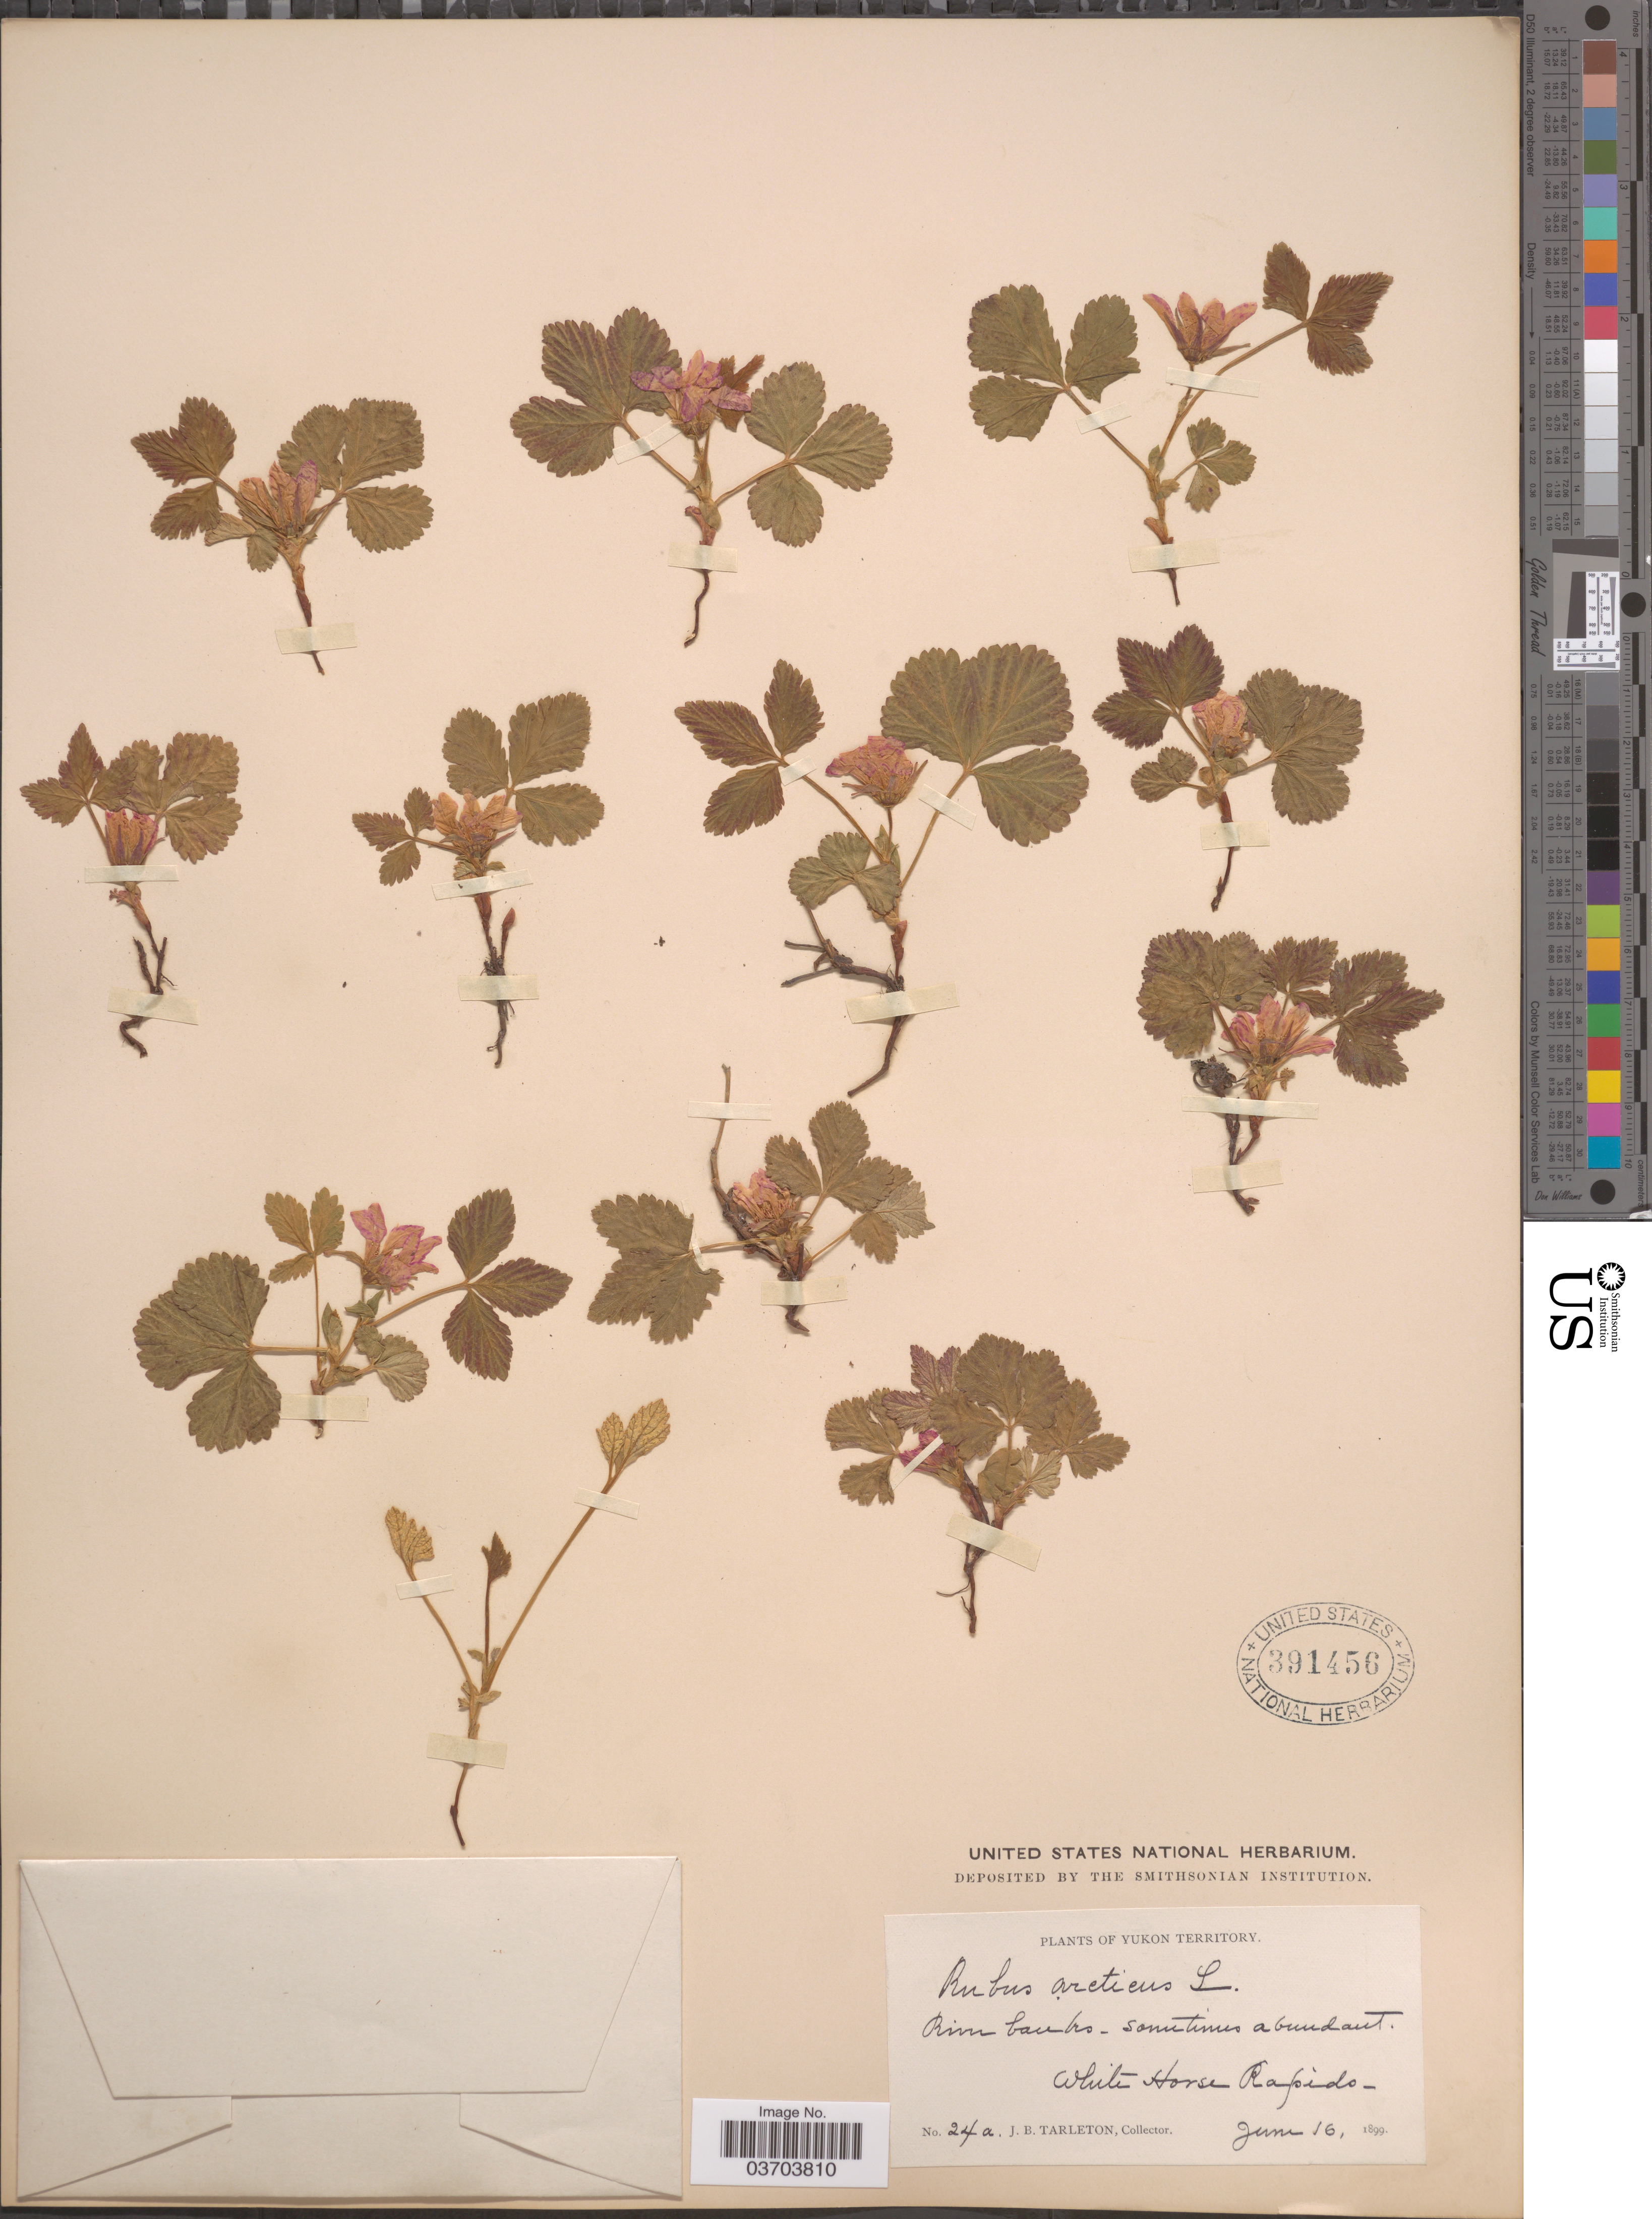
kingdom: Plantae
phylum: Tracheophyta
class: Magnoliopsida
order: Rosales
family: Rosaceae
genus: Rubus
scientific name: Rubus acaulis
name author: Michx.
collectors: J. Tarleton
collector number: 24a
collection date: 1899-06-16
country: Canada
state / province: Yukon Territory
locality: White Horse Rapids.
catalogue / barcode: US 391456